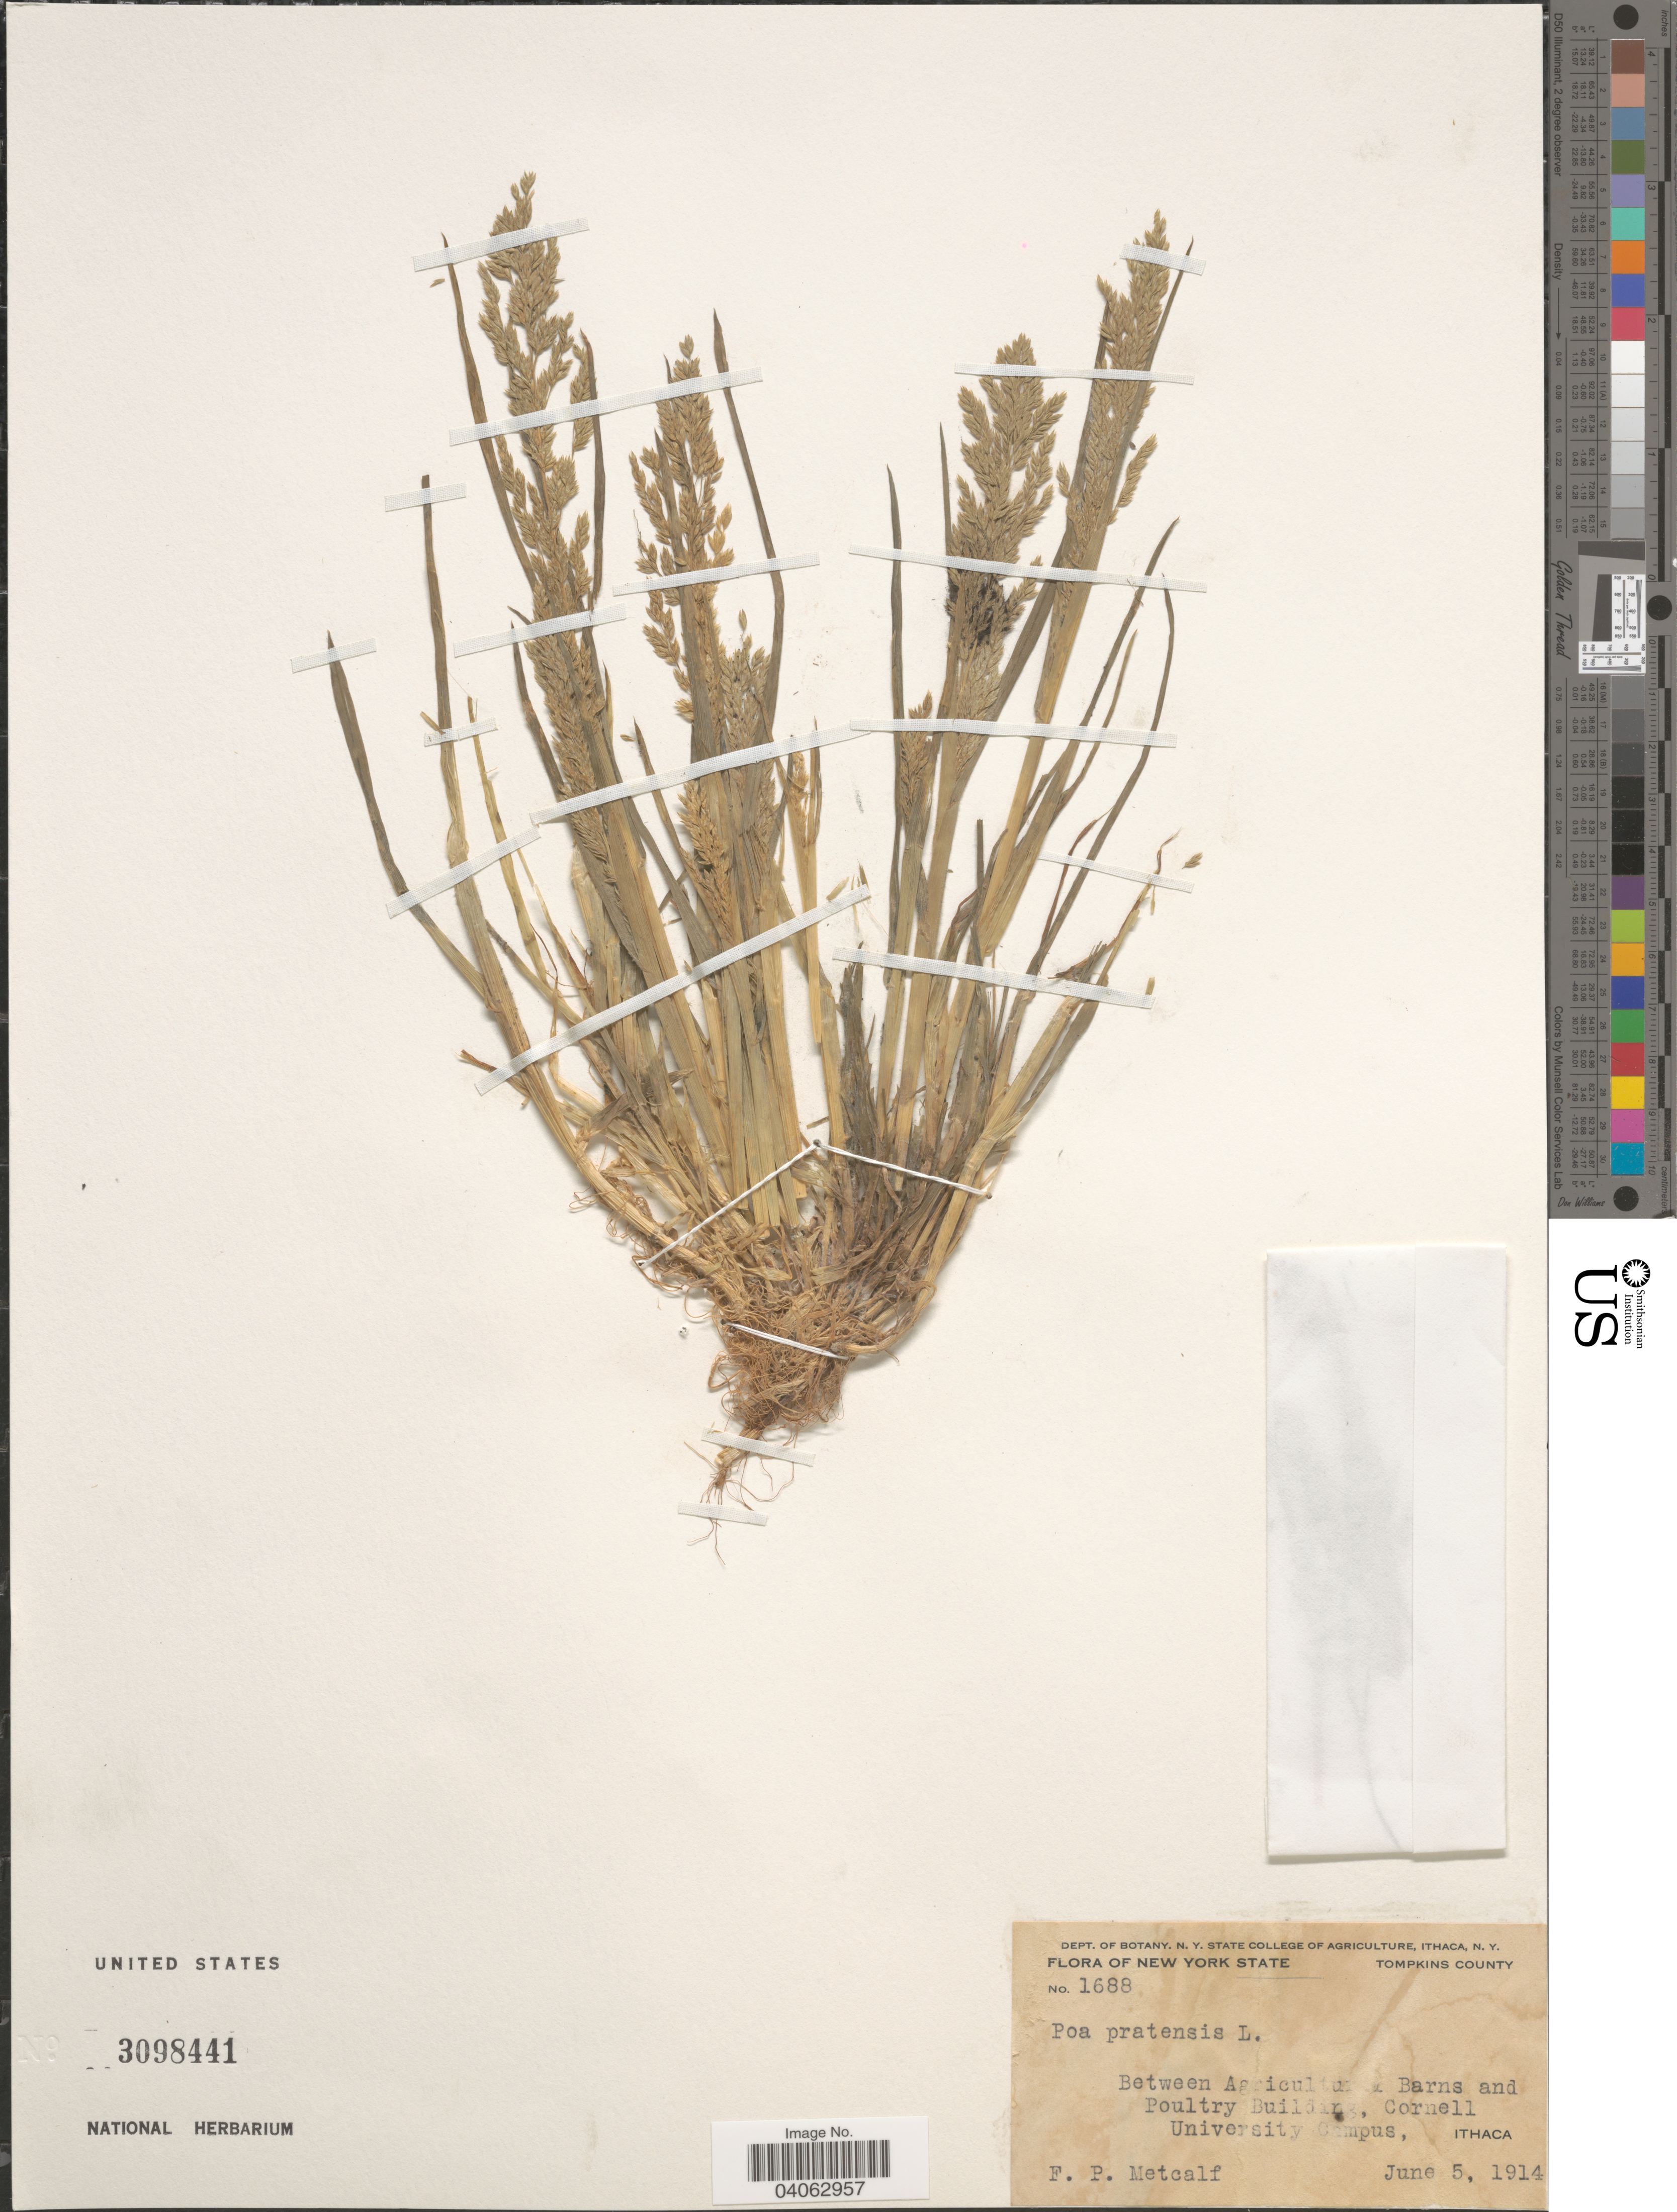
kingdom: Plantae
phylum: Tracheophyta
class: Liliopsida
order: Poales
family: Poaceae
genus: Poa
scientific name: Poa pratensis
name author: L.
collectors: F. Metcalf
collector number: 1688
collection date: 1914-06-05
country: United States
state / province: New York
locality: Tompkins County. Between Agricultural Barns and Poultry Building, Cornell University Campus, Ithaca.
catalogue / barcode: US 3098441